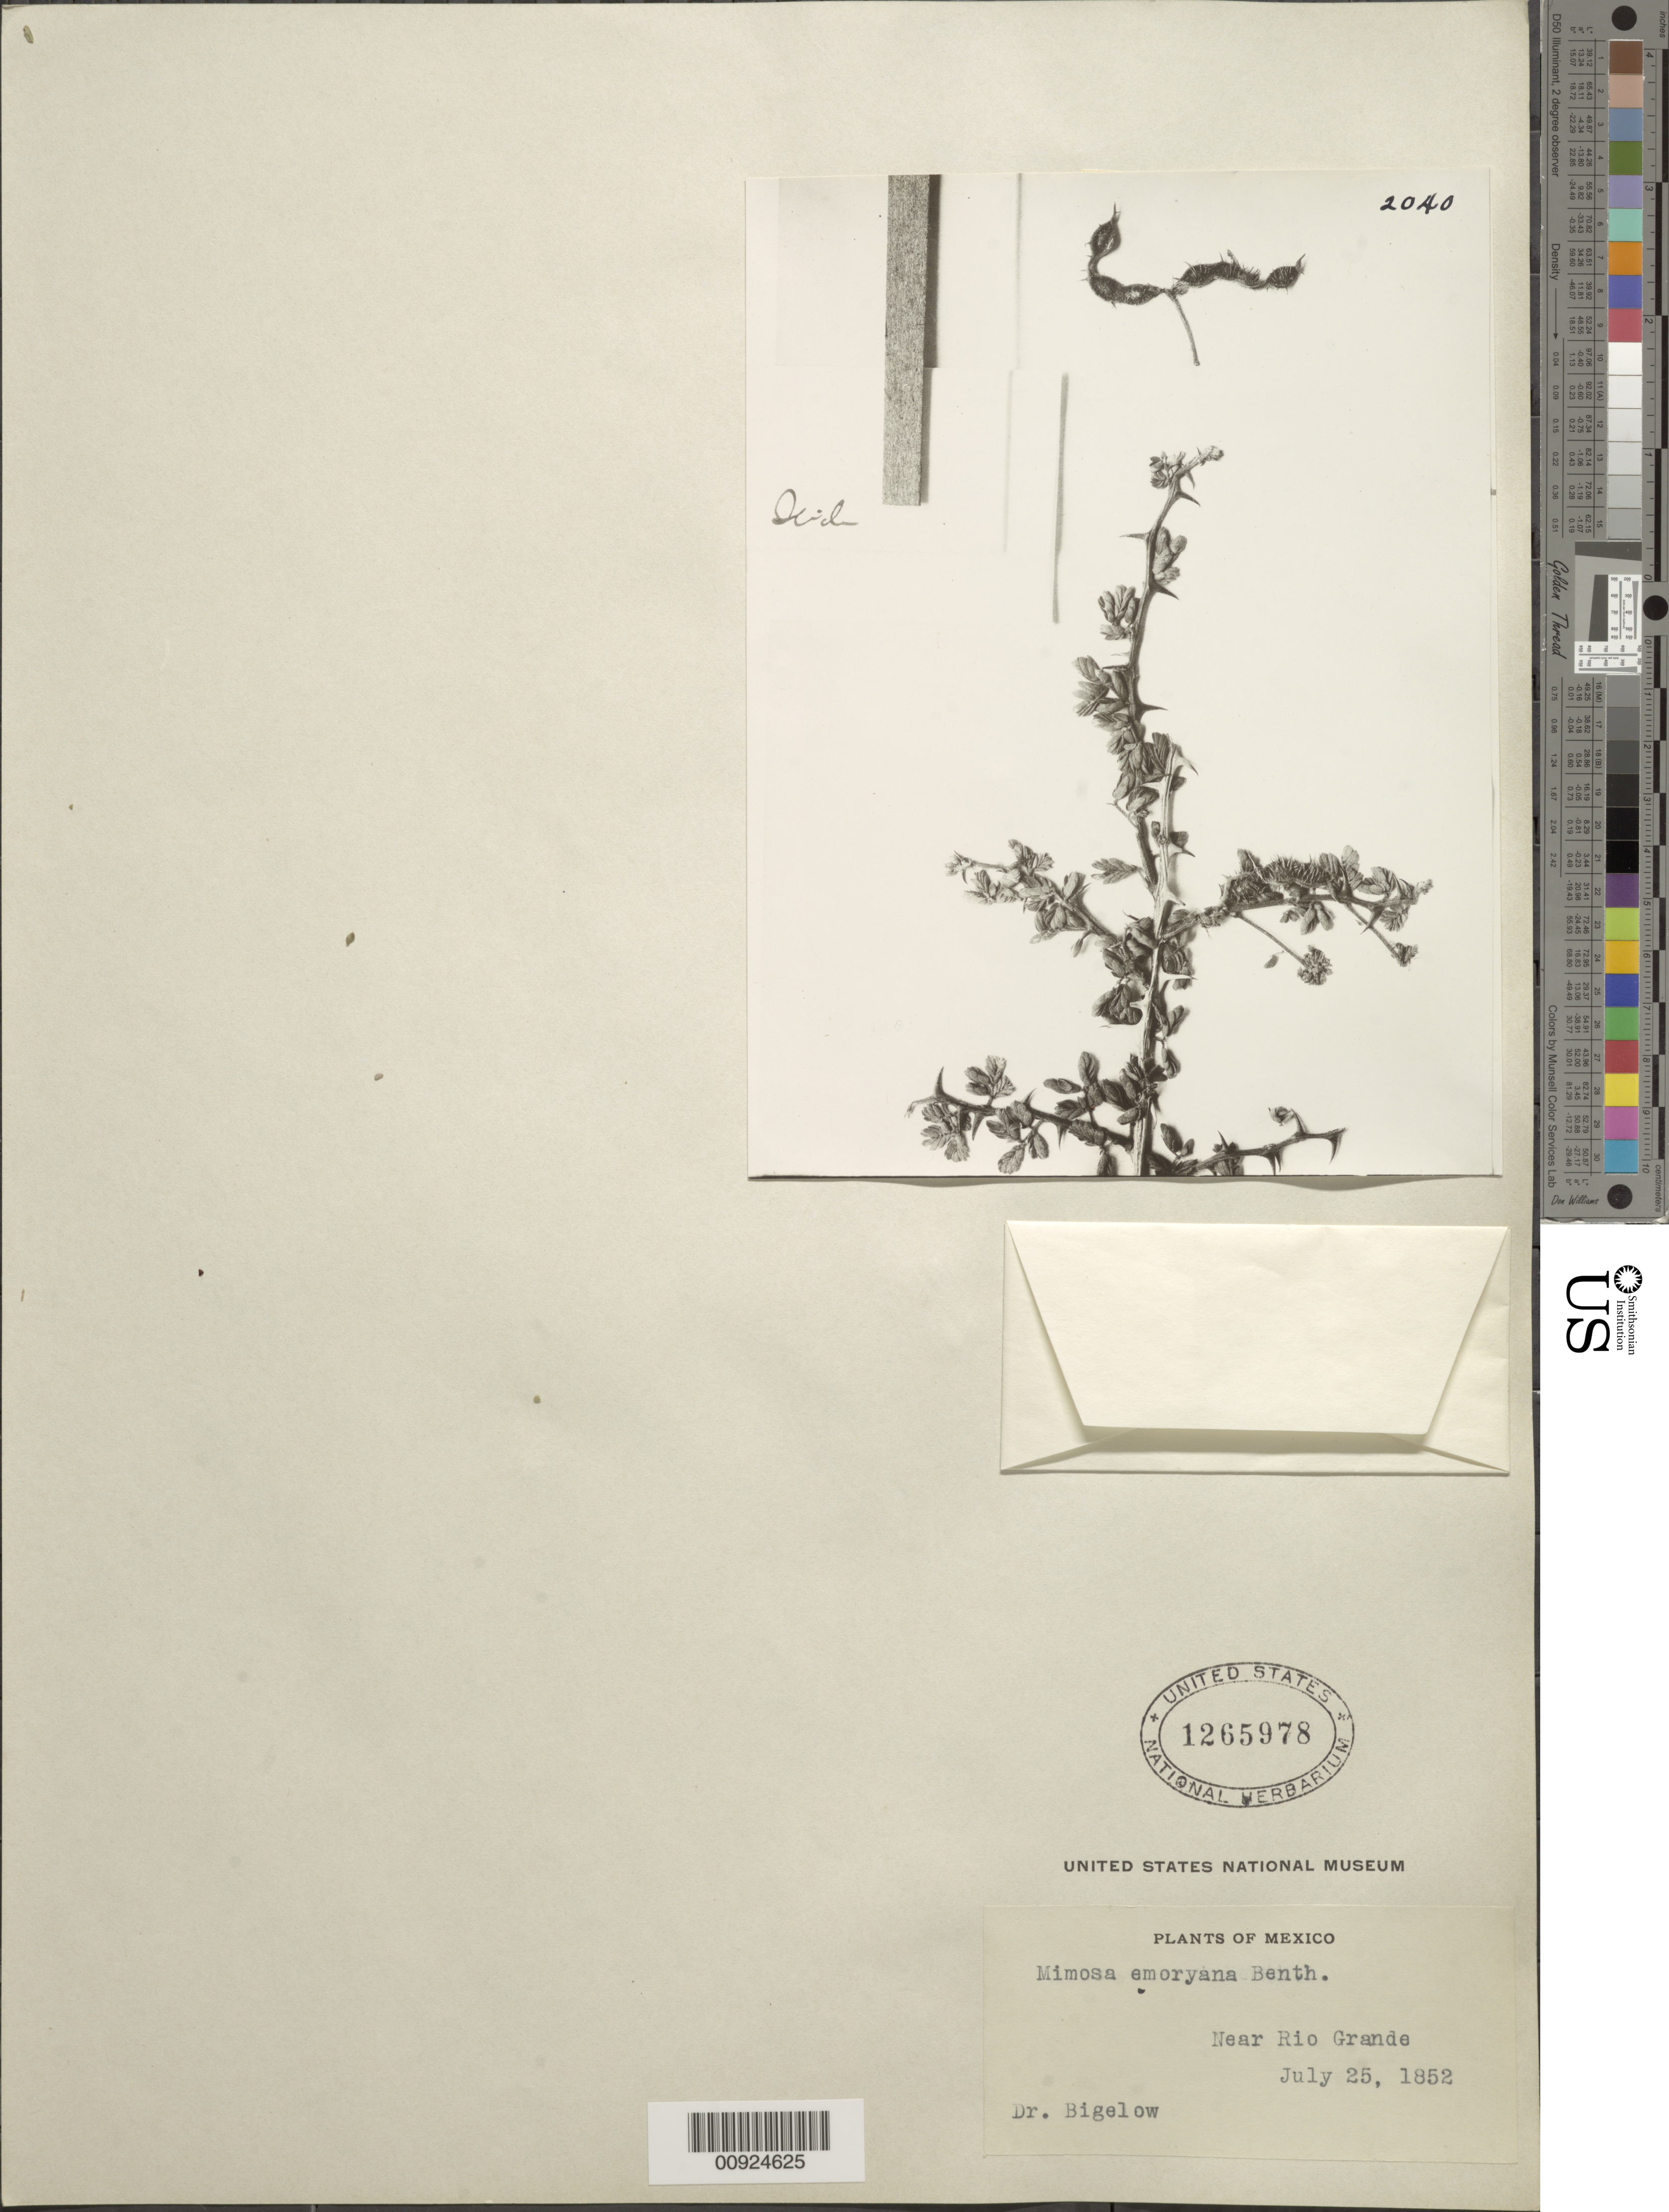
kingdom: Plantae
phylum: Tracheophyta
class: Magnoliopsida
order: Fabales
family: Fabaceae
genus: Mimosa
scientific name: Mimosa emoryana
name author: Benth.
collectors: J. M. Bigelow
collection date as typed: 25 Jul 1852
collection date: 1852-07-25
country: Mexico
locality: Near Río Grande.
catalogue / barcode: US 1265978